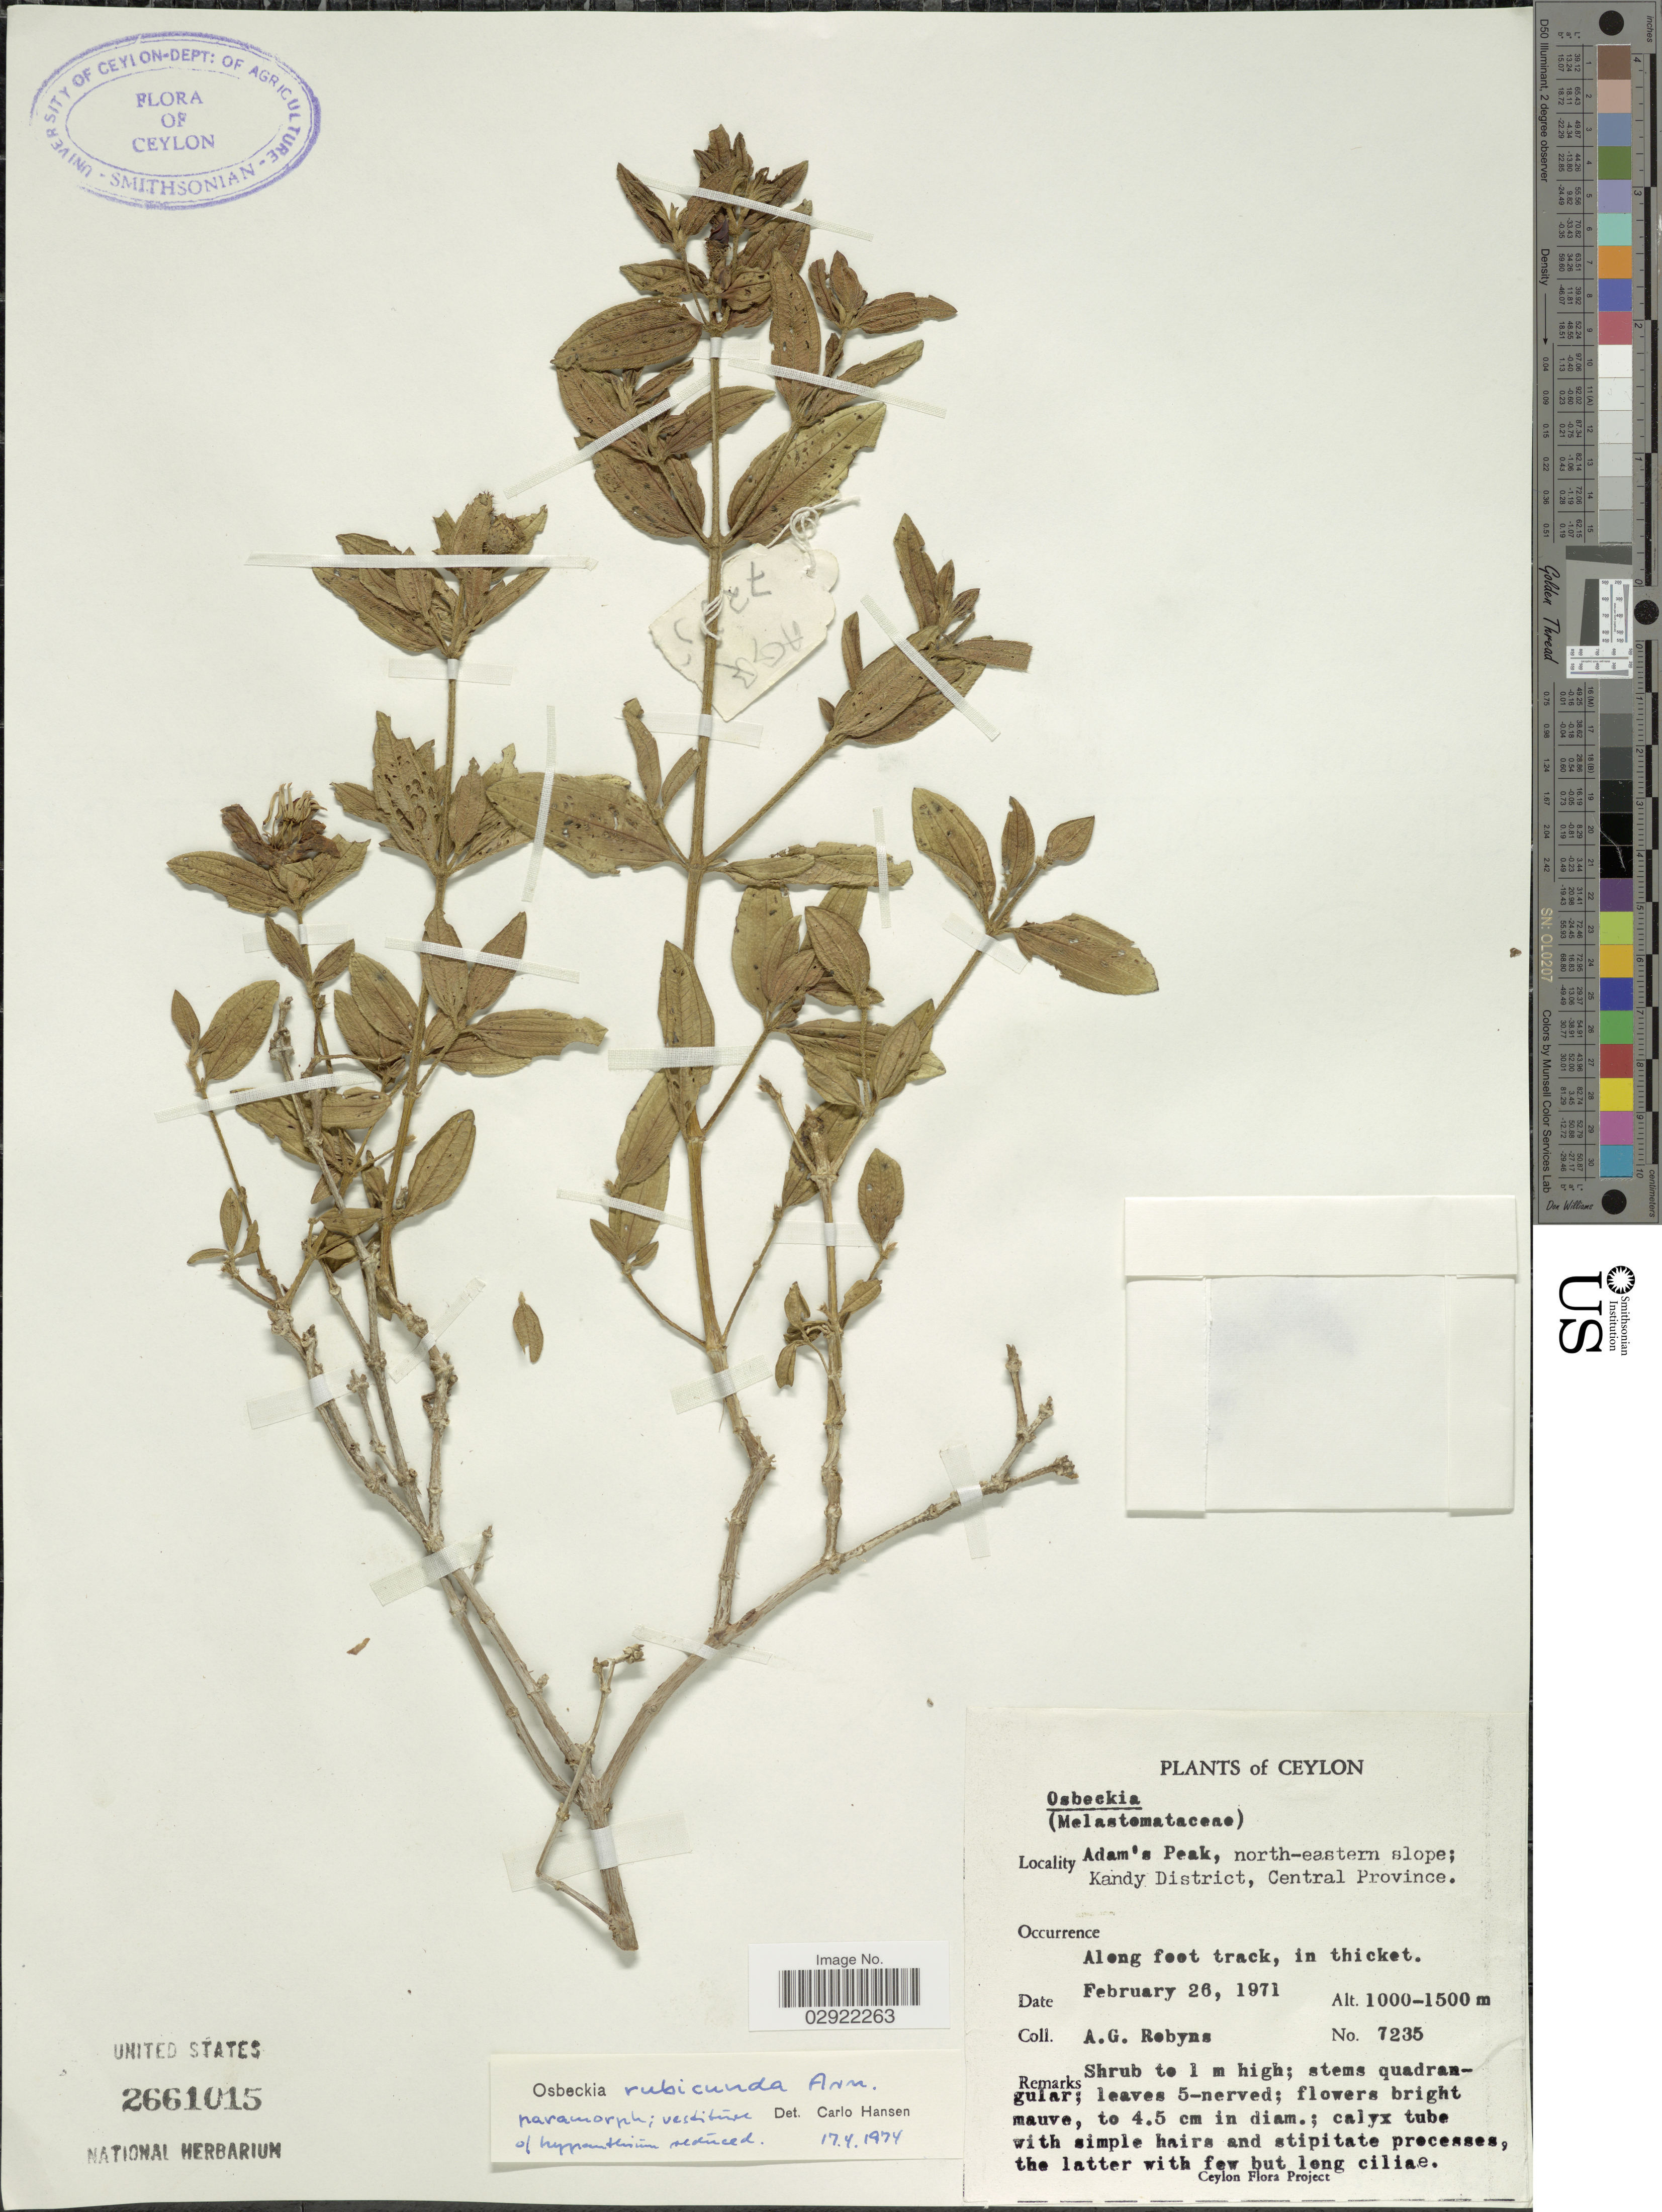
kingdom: Plantae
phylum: Tracheophyta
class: Magnoliopsida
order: Myrtales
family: Melastomataceae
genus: Osbeckia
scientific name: Osbeckia rubicunda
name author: Arn.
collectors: A. G. Robyns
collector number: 7235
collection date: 1971-02-26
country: Sri Lanka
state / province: Central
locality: Ceylon. Adam's Peak, north-eastern slope; Kandy District.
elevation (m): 1000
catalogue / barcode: US 2661015